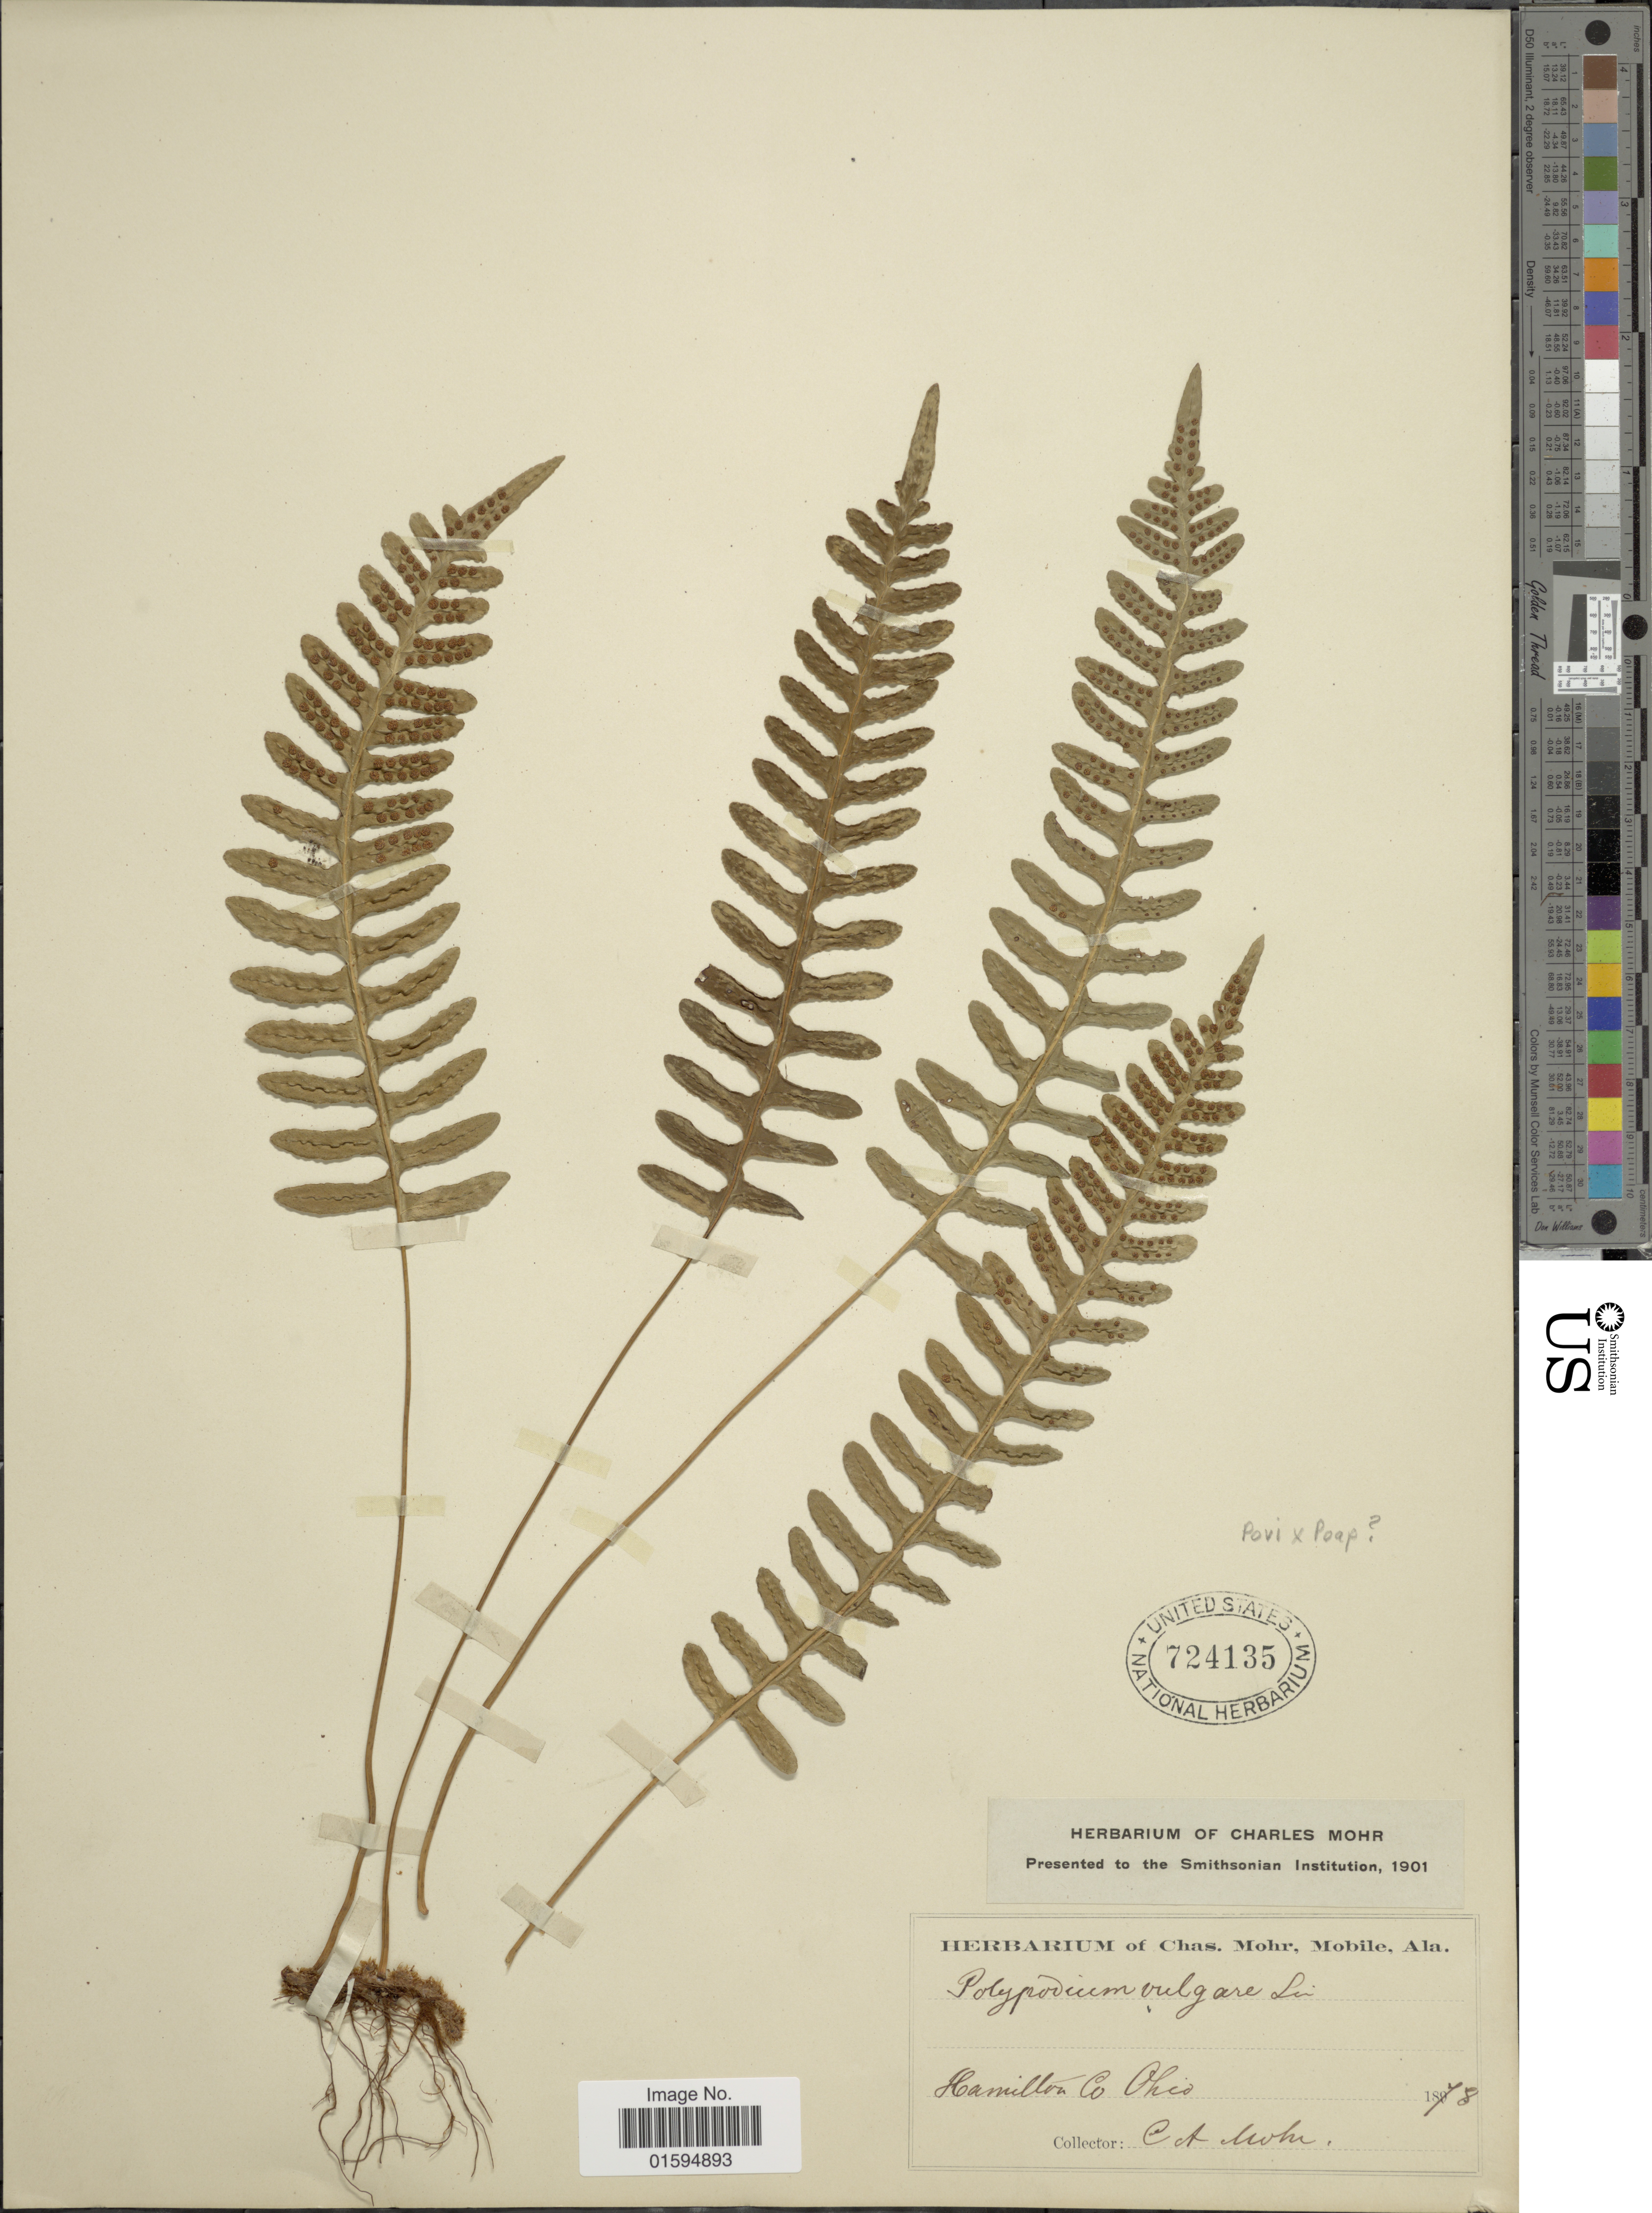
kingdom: Plantae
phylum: Tracheophyta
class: Polypodiopsida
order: Polypodiales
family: Polypodiaceae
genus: Polypodium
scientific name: Polypodium virginianum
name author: L.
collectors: C. T. Mohr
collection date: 1878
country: United States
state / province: Ohio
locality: Hamilton co.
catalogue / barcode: US 724135